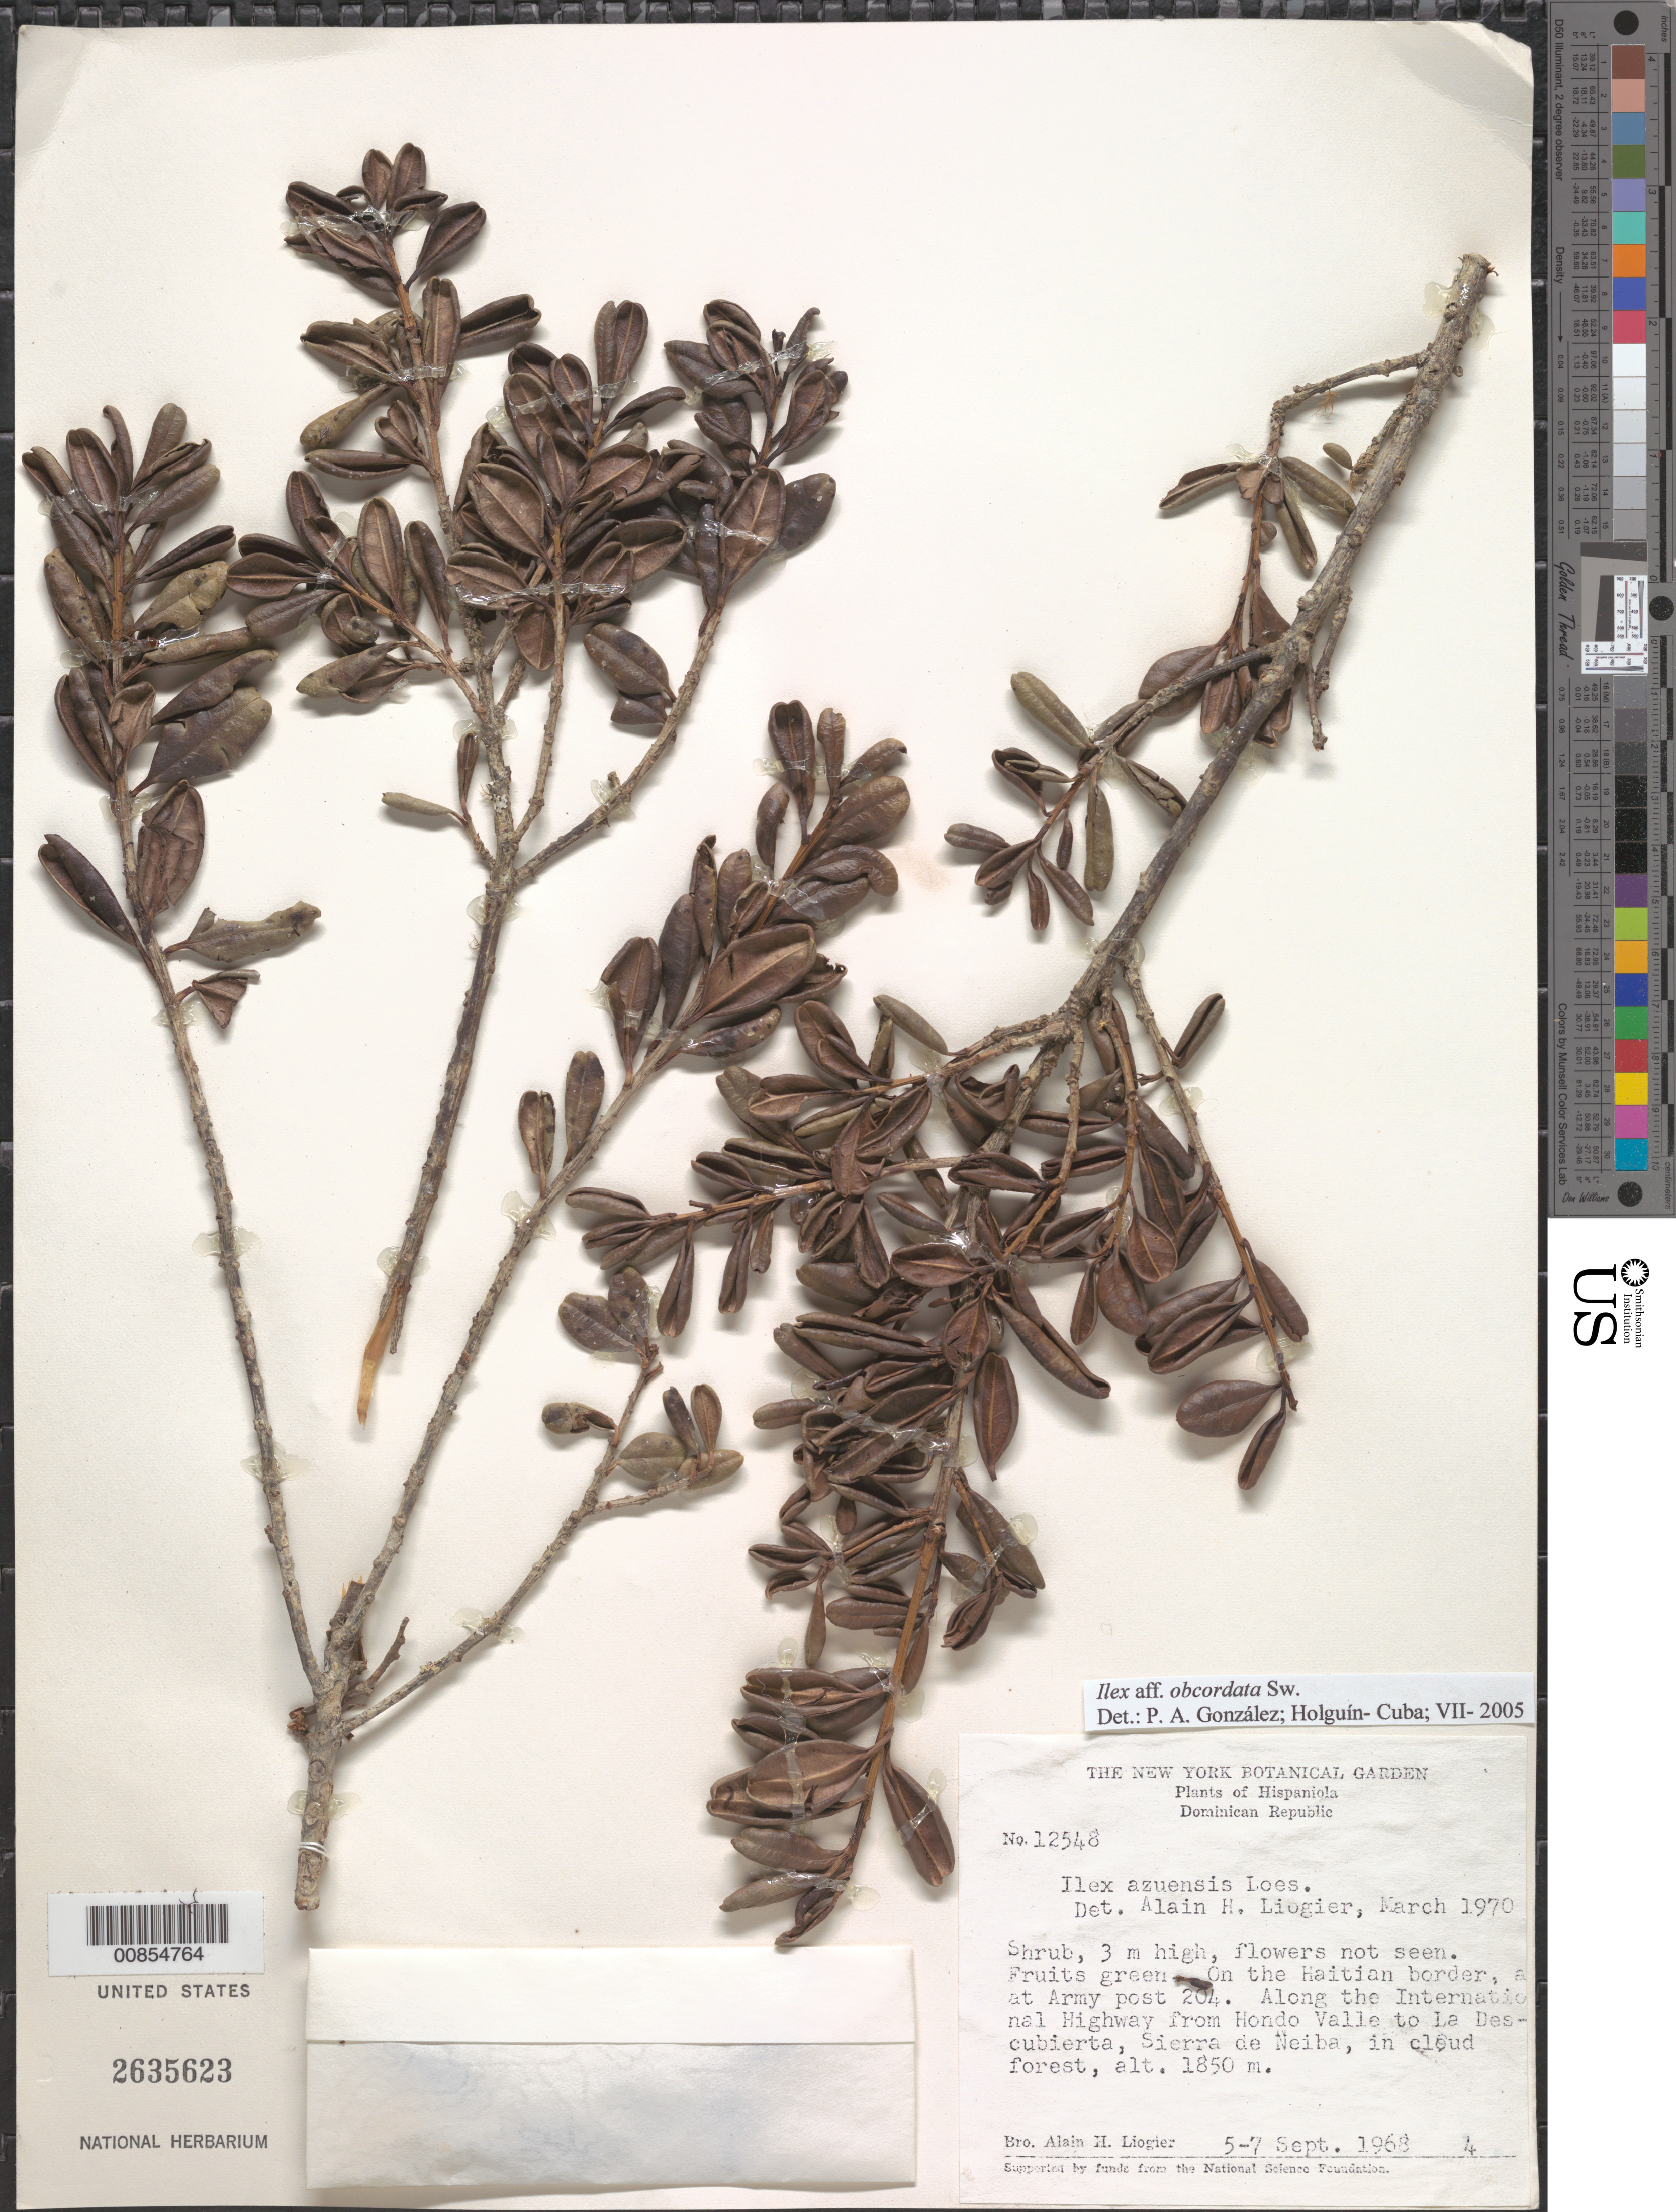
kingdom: Plantae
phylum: Tracheophyta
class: Magnoliopsida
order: Aquifoliales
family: Aquifoliaceae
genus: Ilex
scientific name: Ilex obcordata var. obcordata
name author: Sw.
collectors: A. H. Liogier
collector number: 12548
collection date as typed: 05 Sep 1968 to 07 Sep 1968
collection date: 1968-09-05/1968-09-07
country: Dominican Republic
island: Hispaniola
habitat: In cloud forest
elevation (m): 1850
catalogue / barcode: US 2635623